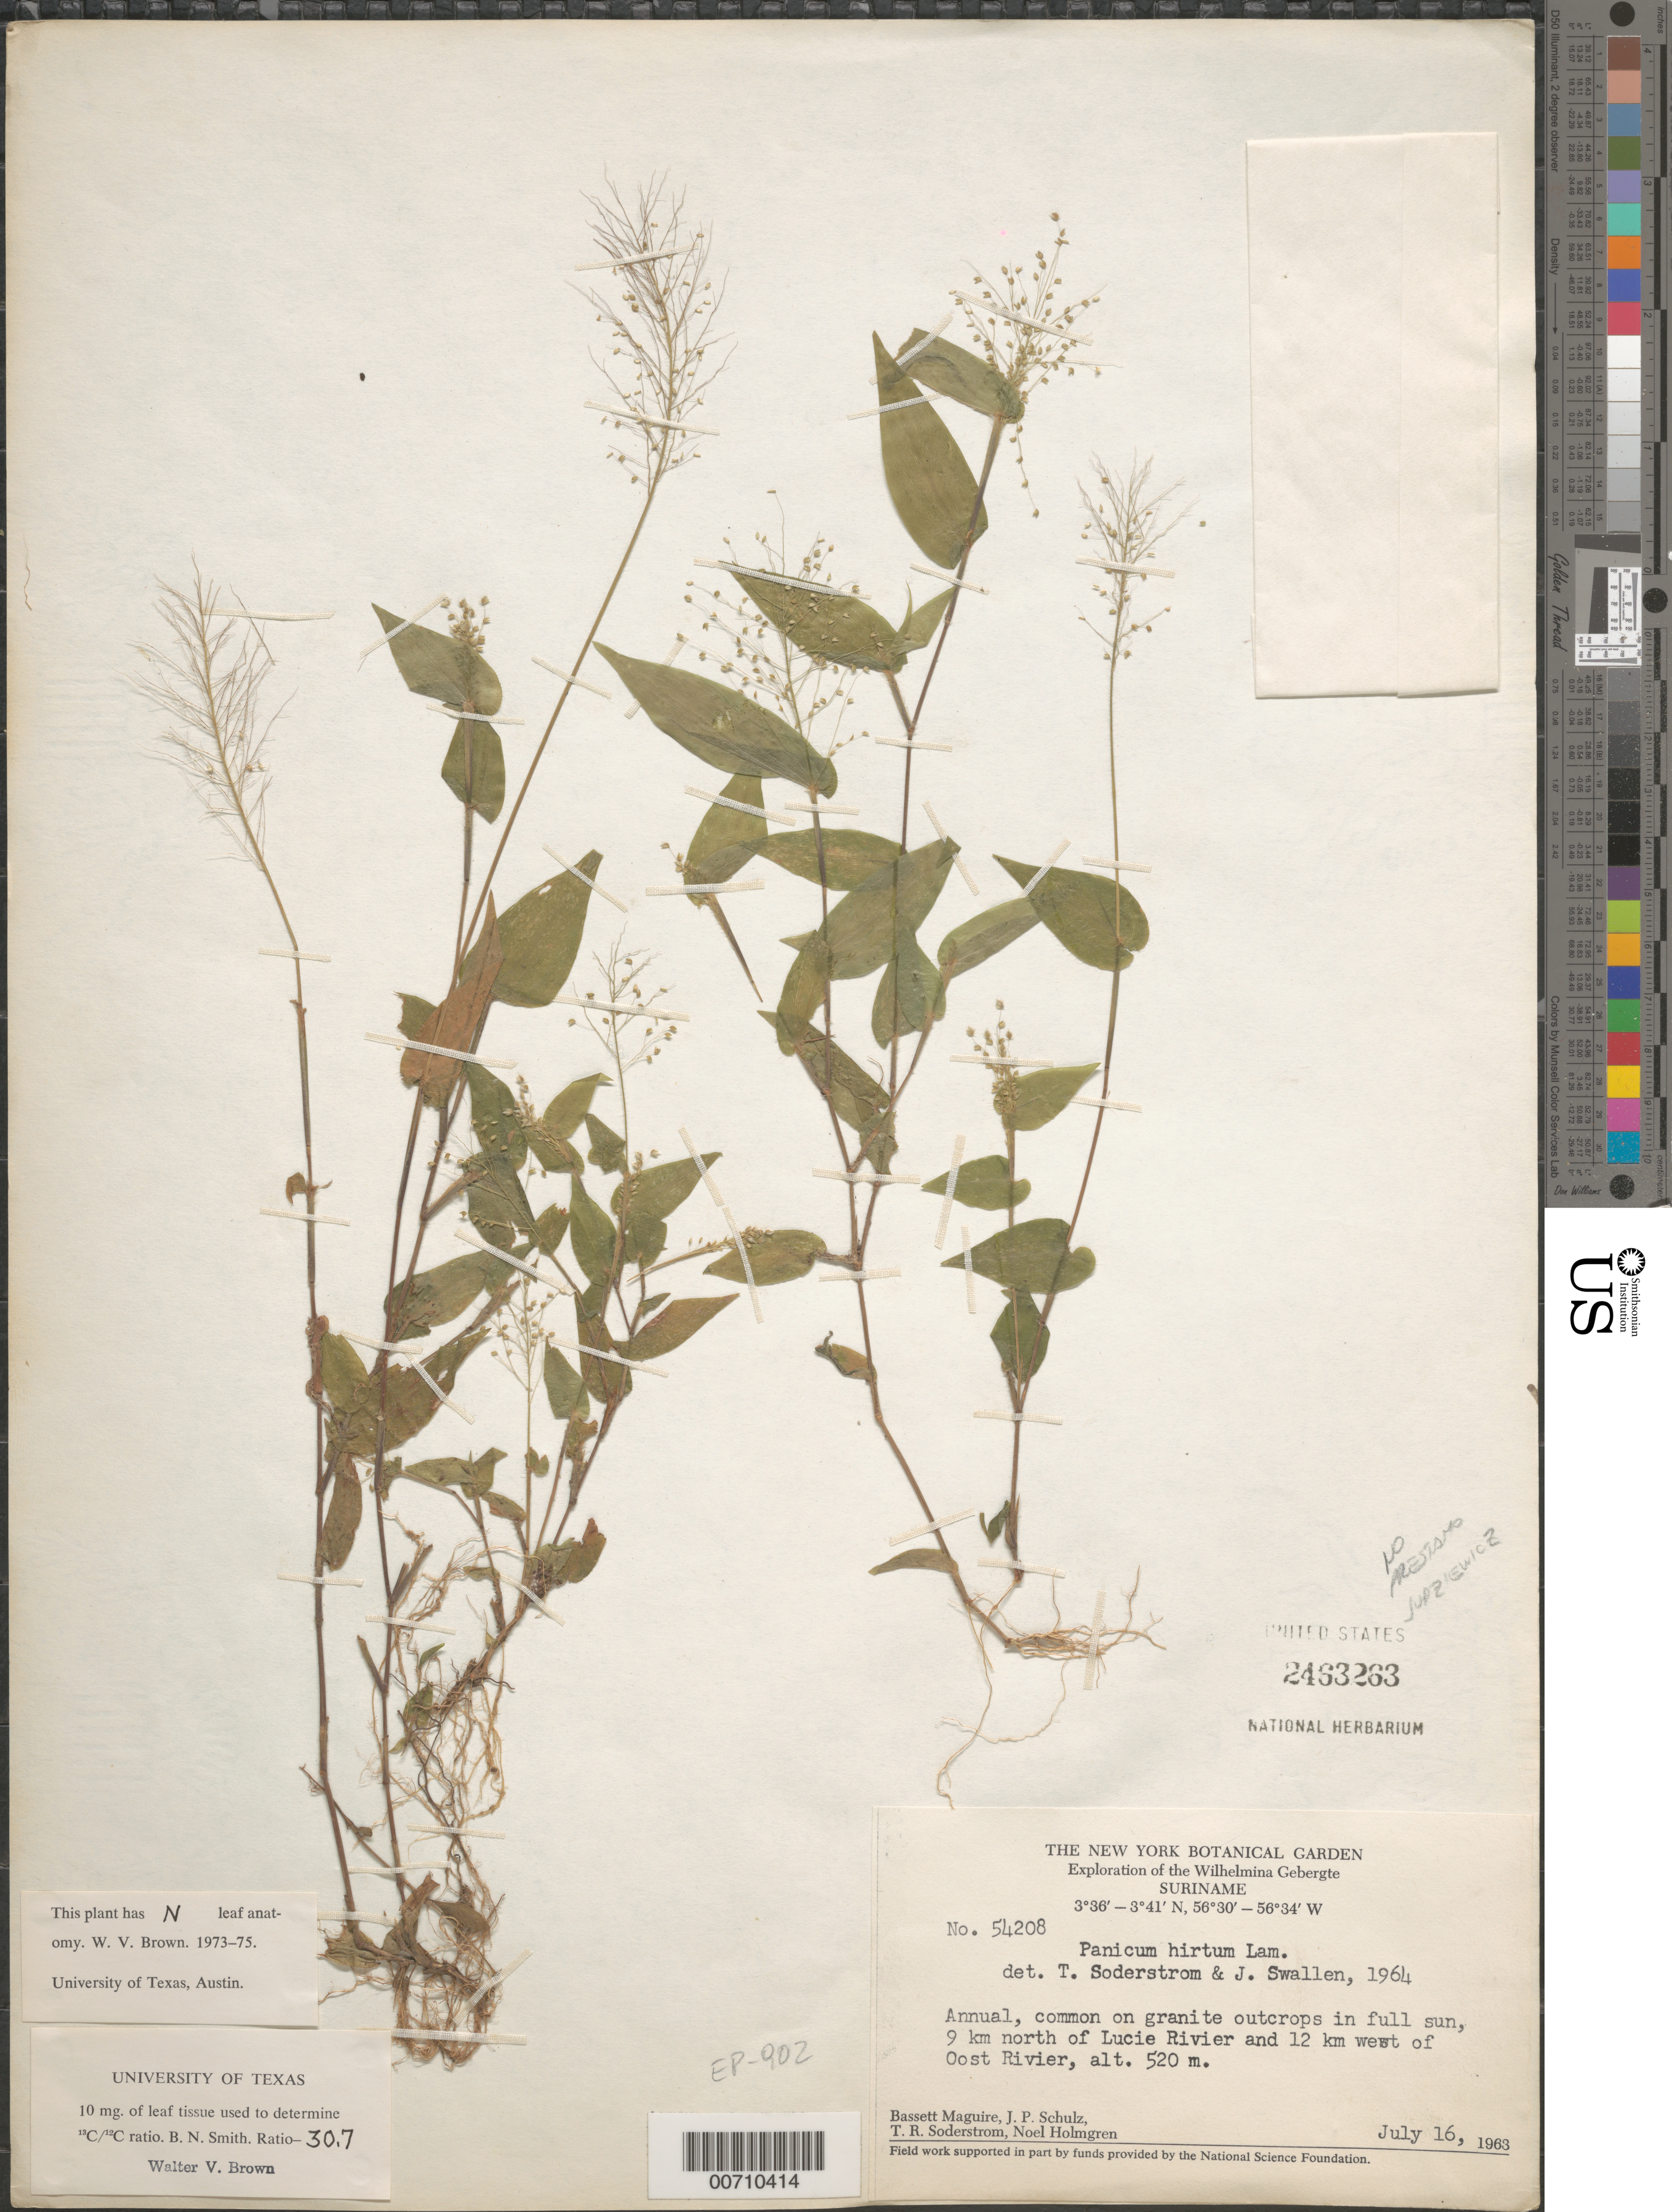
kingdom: Plantae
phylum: Tracheophyta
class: Liliopsida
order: Poales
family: Poaceae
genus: Panicum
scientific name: Panicum hirtum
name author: Lam.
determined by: Allen, C. K.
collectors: B. Maguire, J. P. Schulz, T. R. Soderstrom & N. H. Holmgren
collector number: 54208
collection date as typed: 16-Jul-63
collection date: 1963-07-16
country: Suriname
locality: Lucie R., 9 km N of and 12 km W of Oost R., Wilhelmina Gebergte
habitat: Granite outcrops in full sun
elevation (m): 520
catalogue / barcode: US 2463263